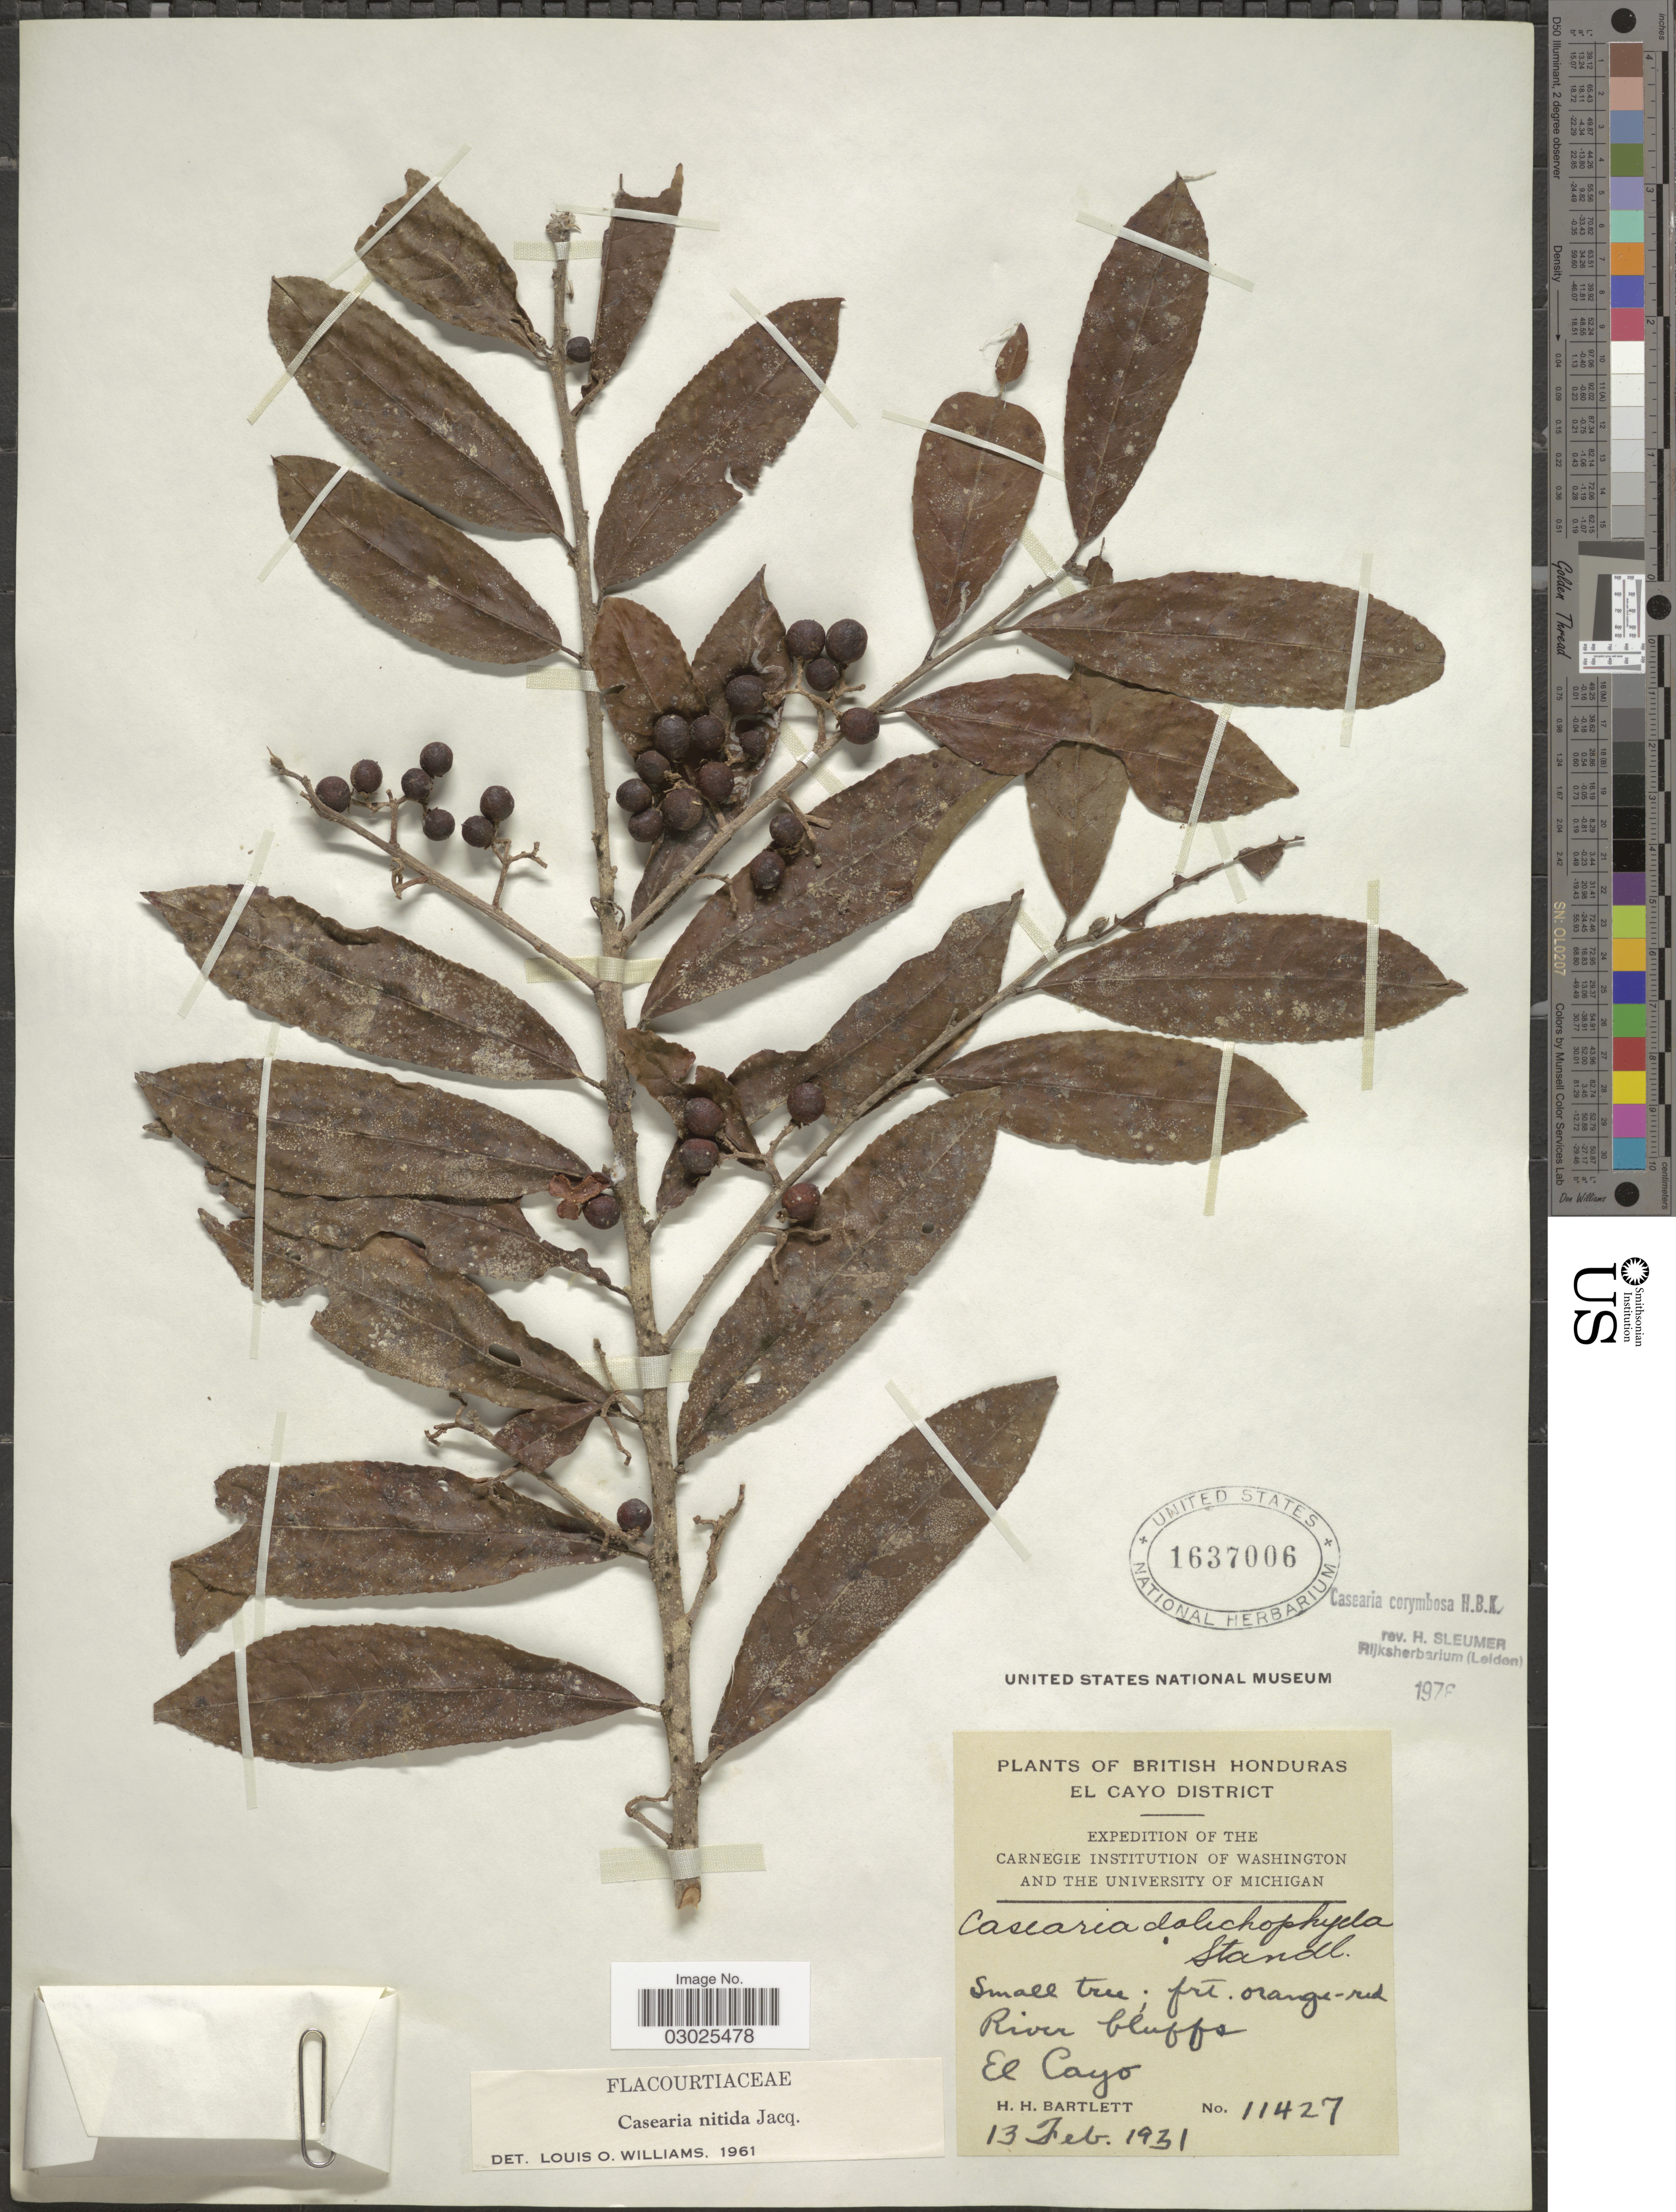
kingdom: Plantae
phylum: Tracheophyta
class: Magnoliopsida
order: Malpighiales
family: Salicaceae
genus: Casearia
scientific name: Casearia corymbosa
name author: Kunth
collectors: H. H. Bartlett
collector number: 11427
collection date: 1931-02-13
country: Belize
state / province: Cayo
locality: British Honduras El Cayo District. River bluffs. El Cayo.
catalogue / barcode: US 1637006